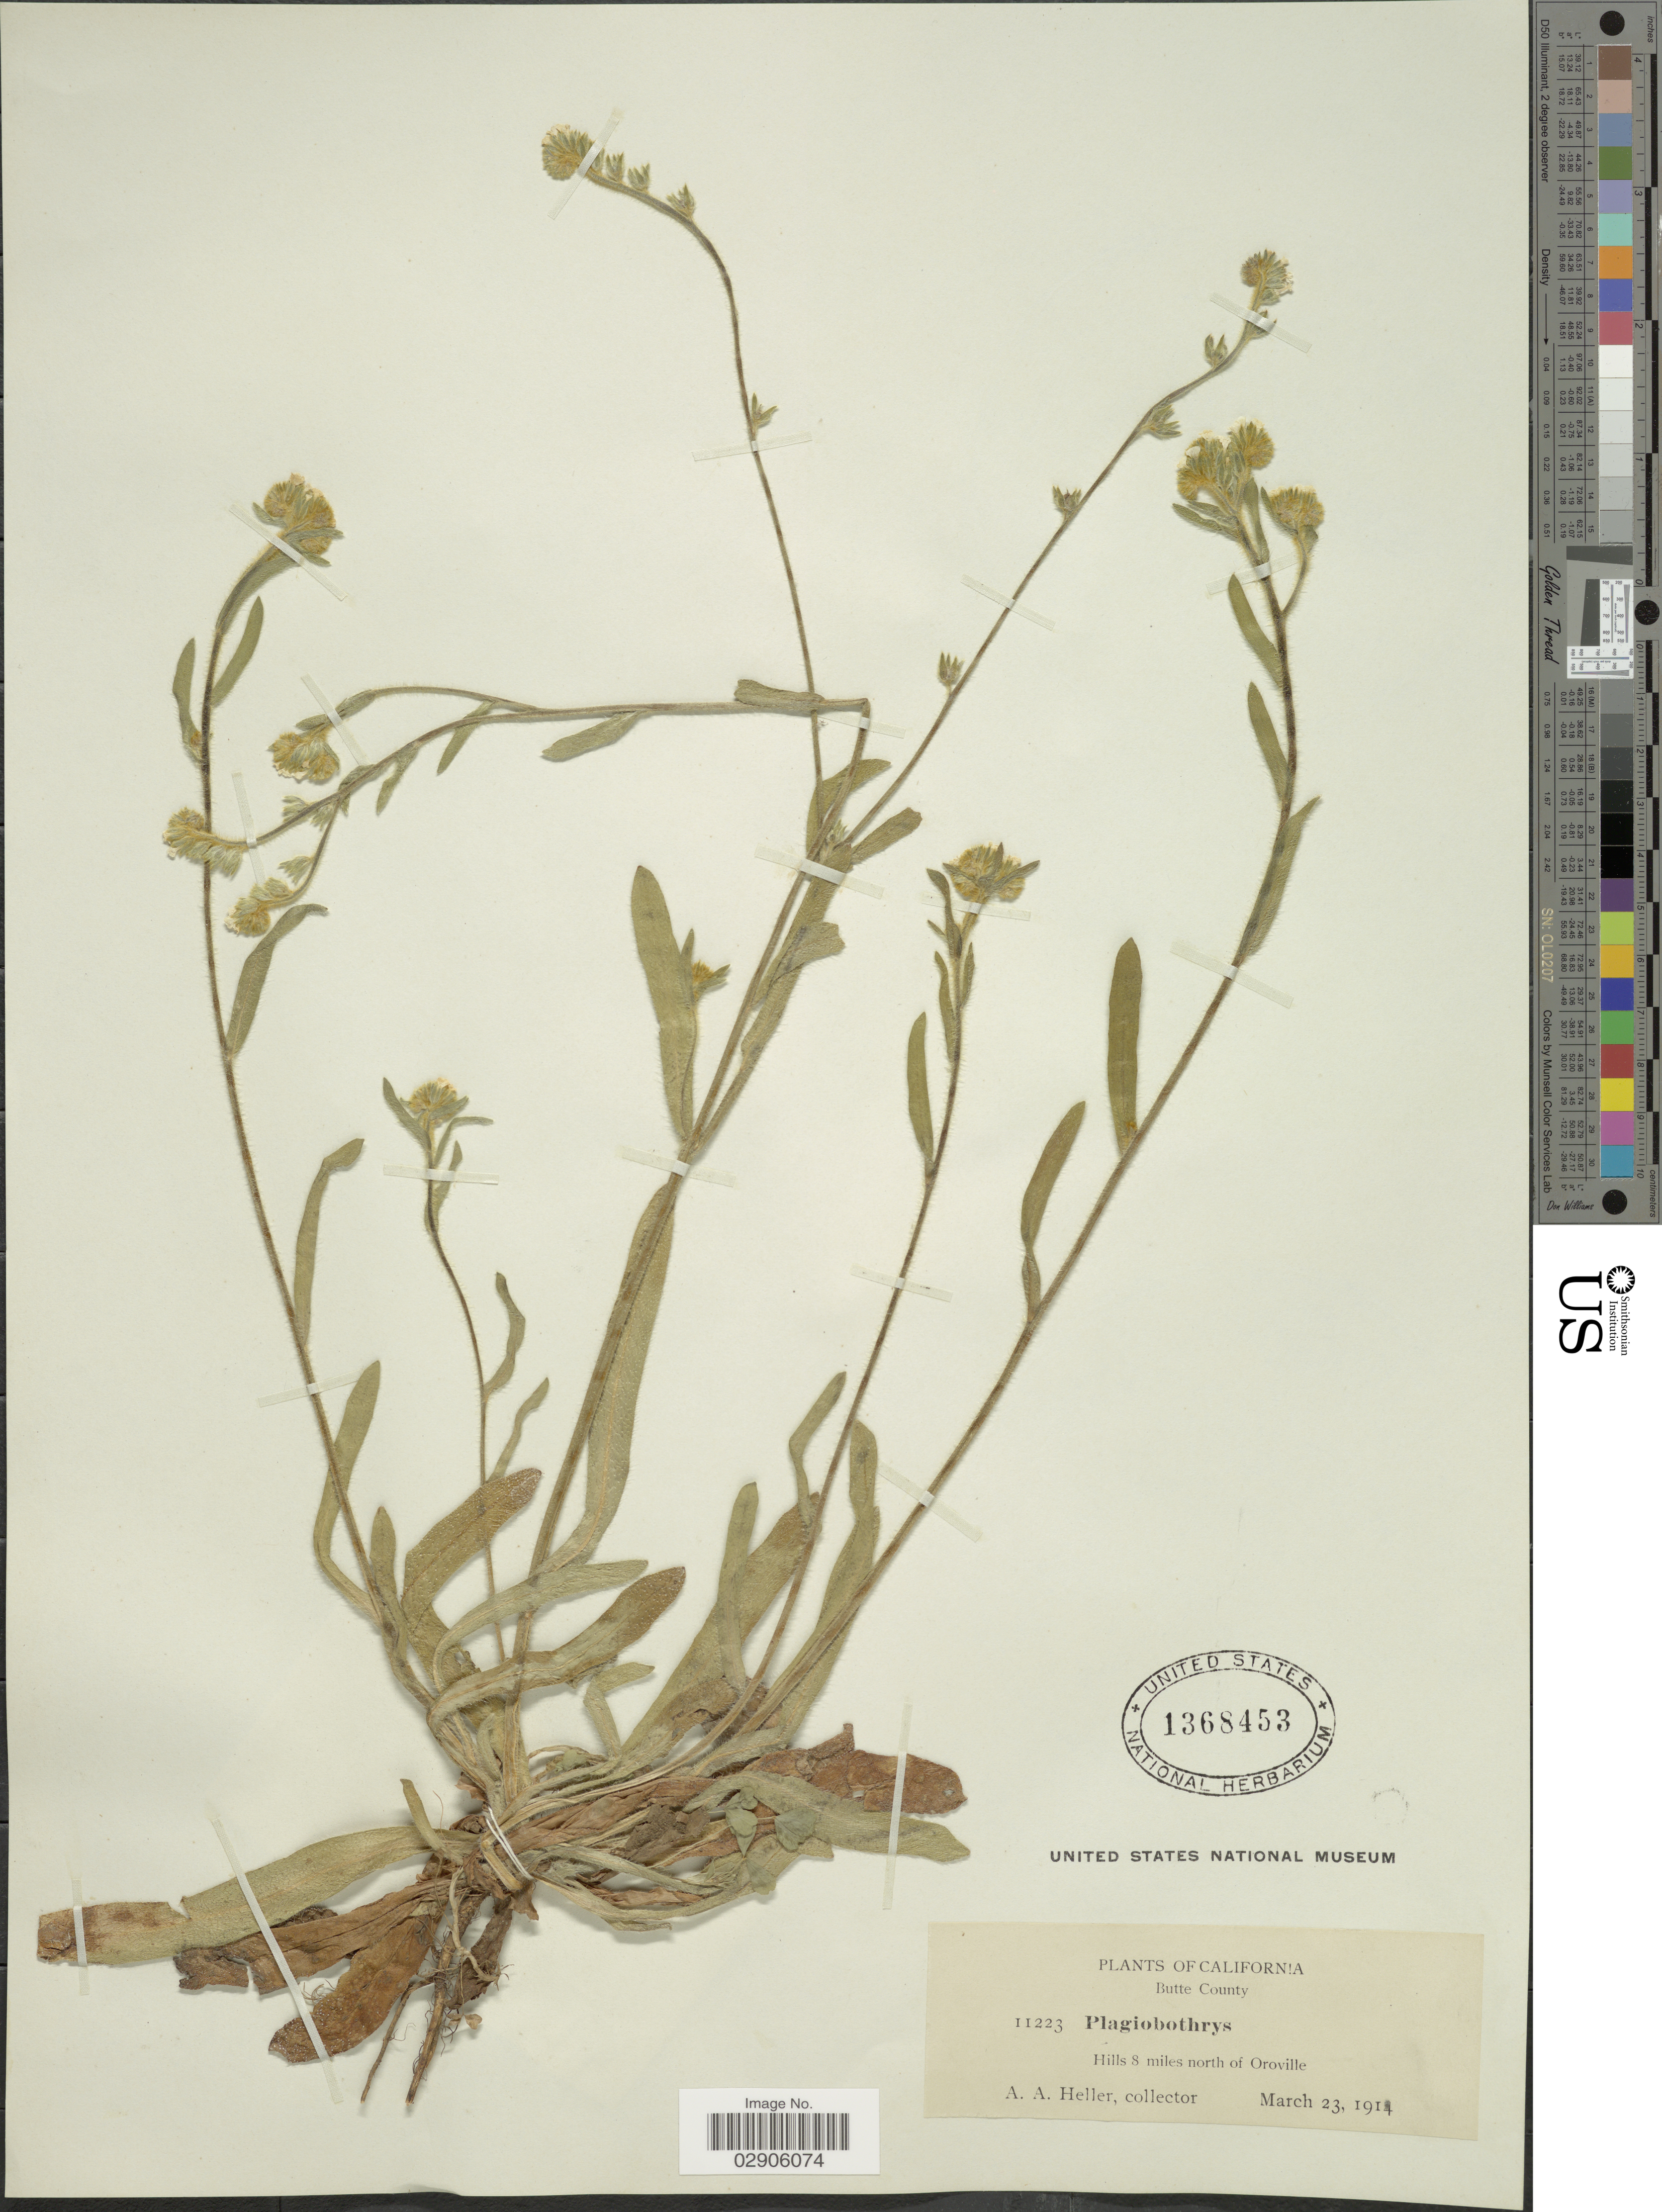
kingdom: Plantae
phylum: Tracheophyta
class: Magnoliopsida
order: Boraginales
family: Boraginaceae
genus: Plagiobothrys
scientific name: Plagiobothrys sp.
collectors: A. A. Heller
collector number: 11223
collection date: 1914-03-23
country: United States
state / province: California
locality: Butte California, Hills 8 miles north of Oroville.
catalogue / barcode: US 1368453